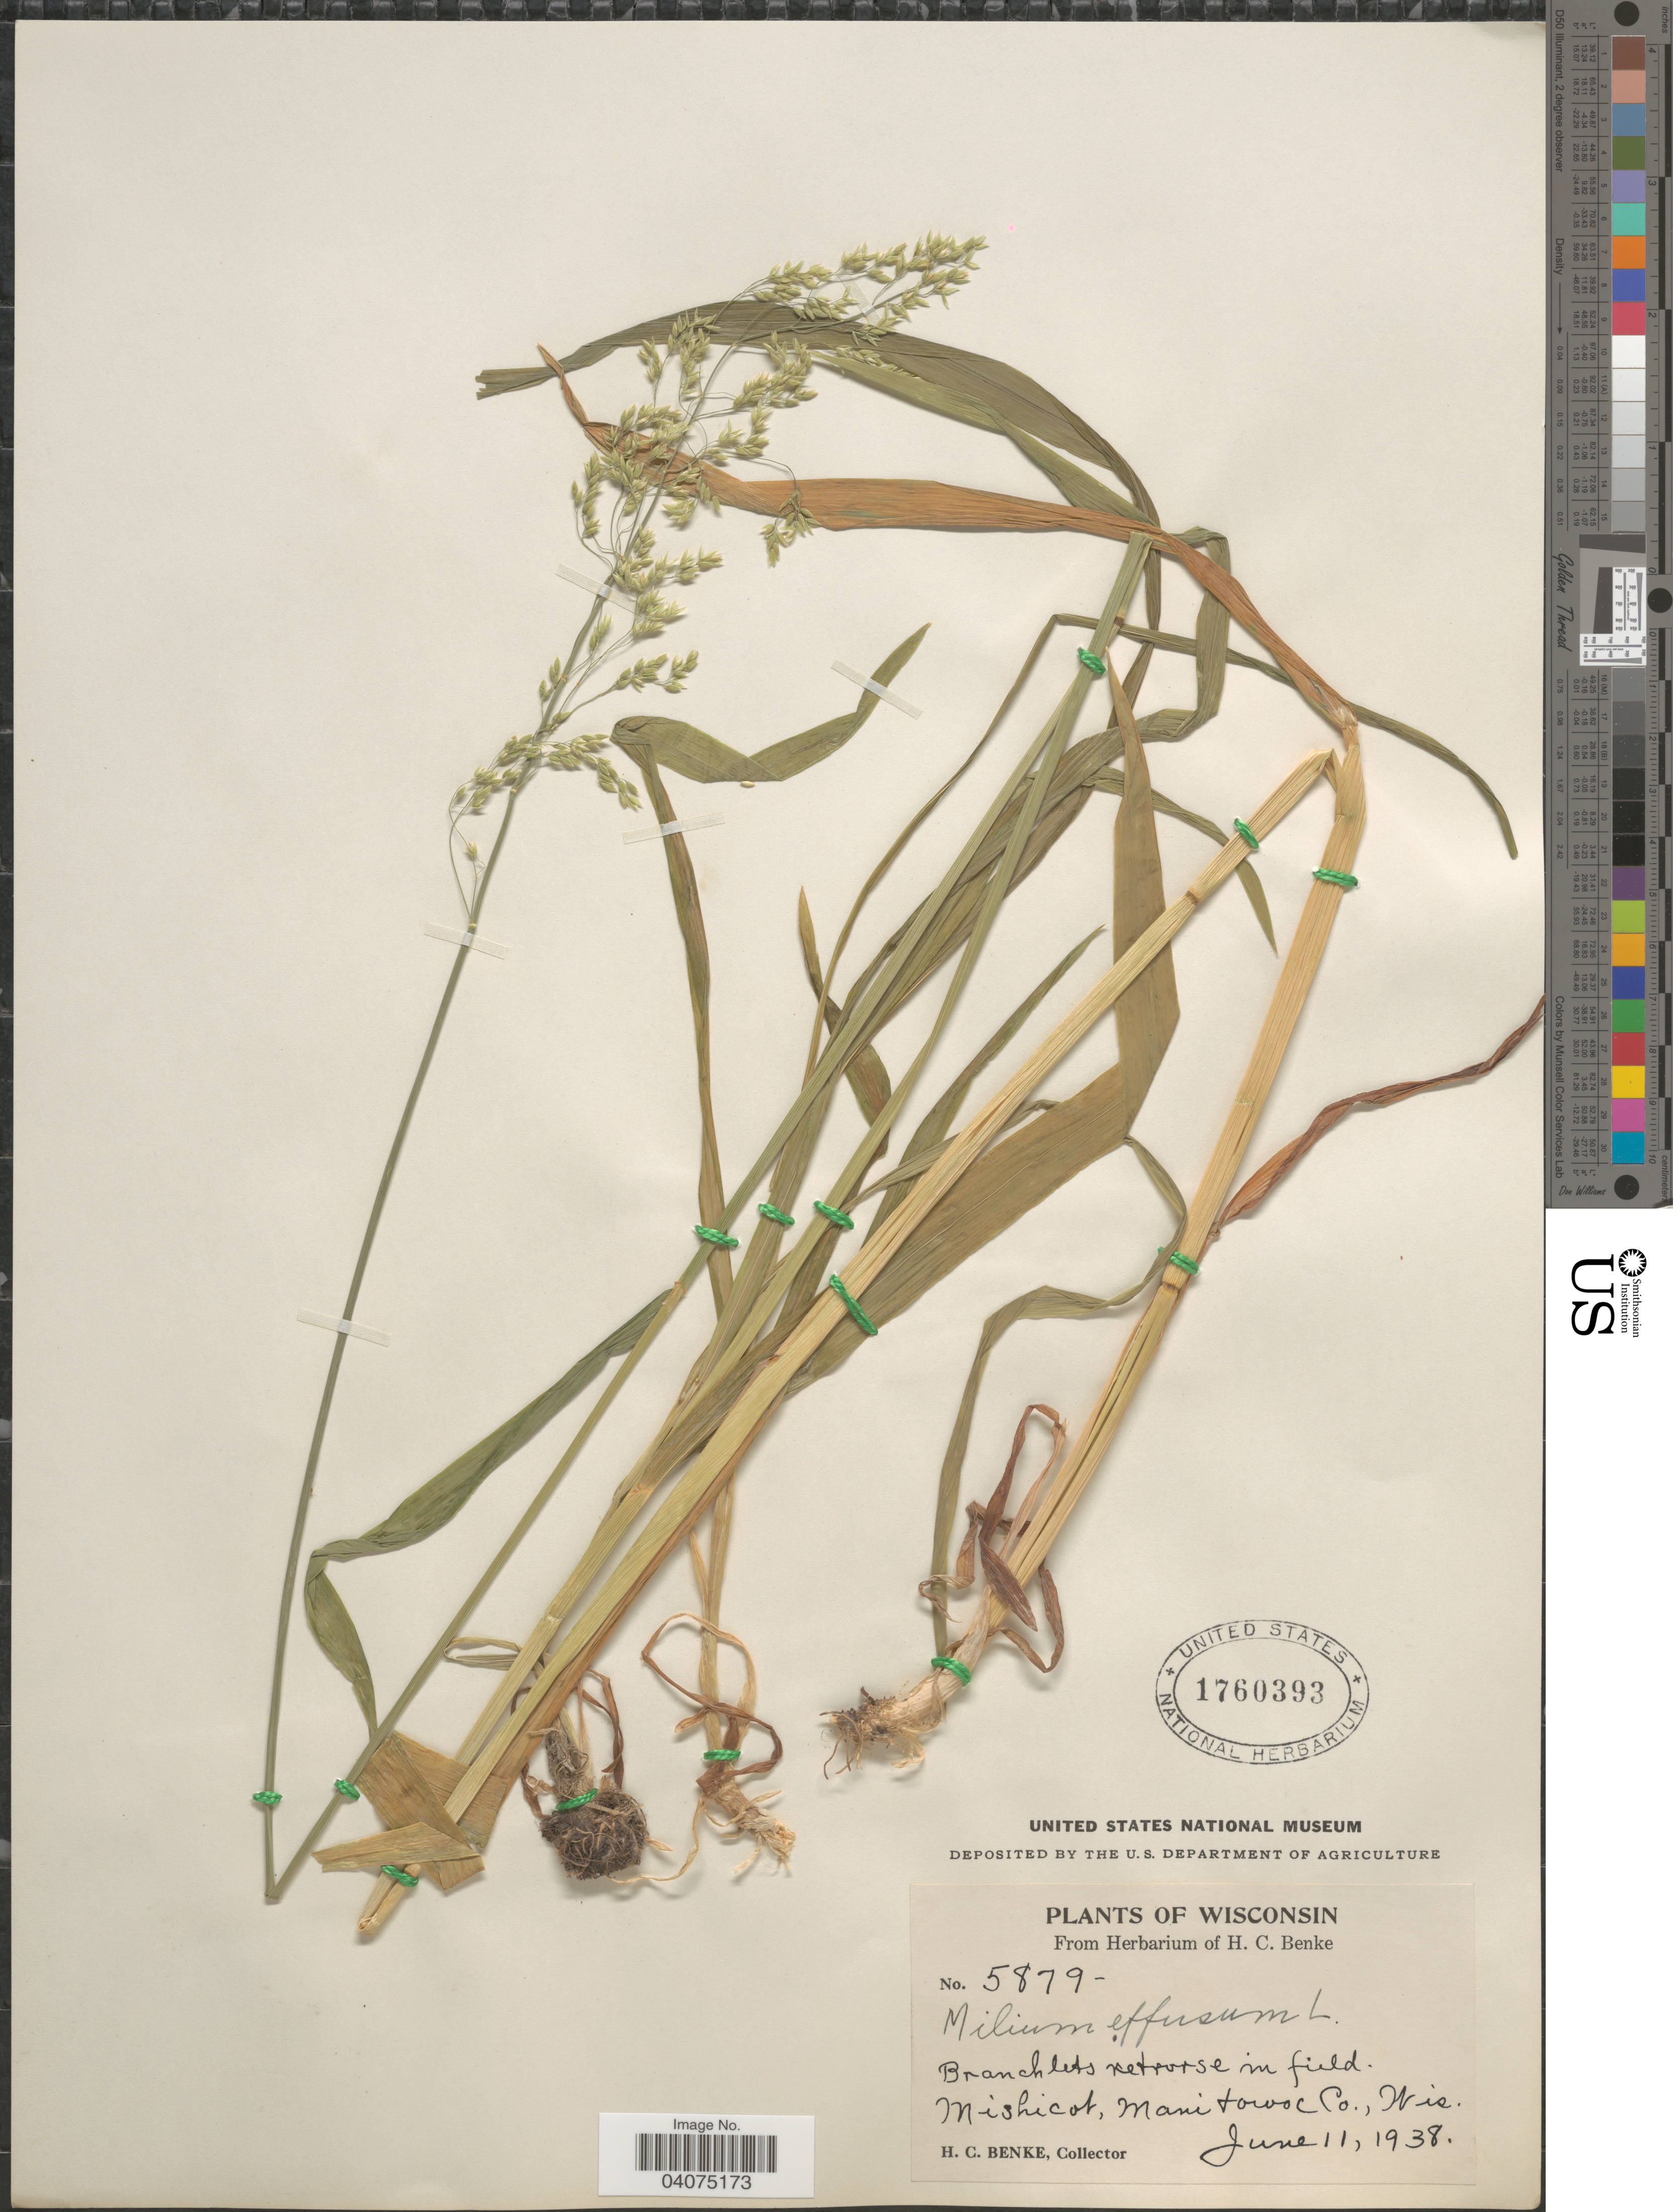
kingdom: Plantae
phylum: Tracheophyta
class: Liliopsida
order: Poales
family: Poaceae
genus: Milium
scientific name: Milium effusum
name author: L.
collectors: H. Benke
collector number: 5879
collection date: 1938-06-11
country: United States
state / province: Wisconsin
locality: Branchlets retrorse in field. Mischicot, Manitowoc Co.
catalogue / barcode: US 1760393